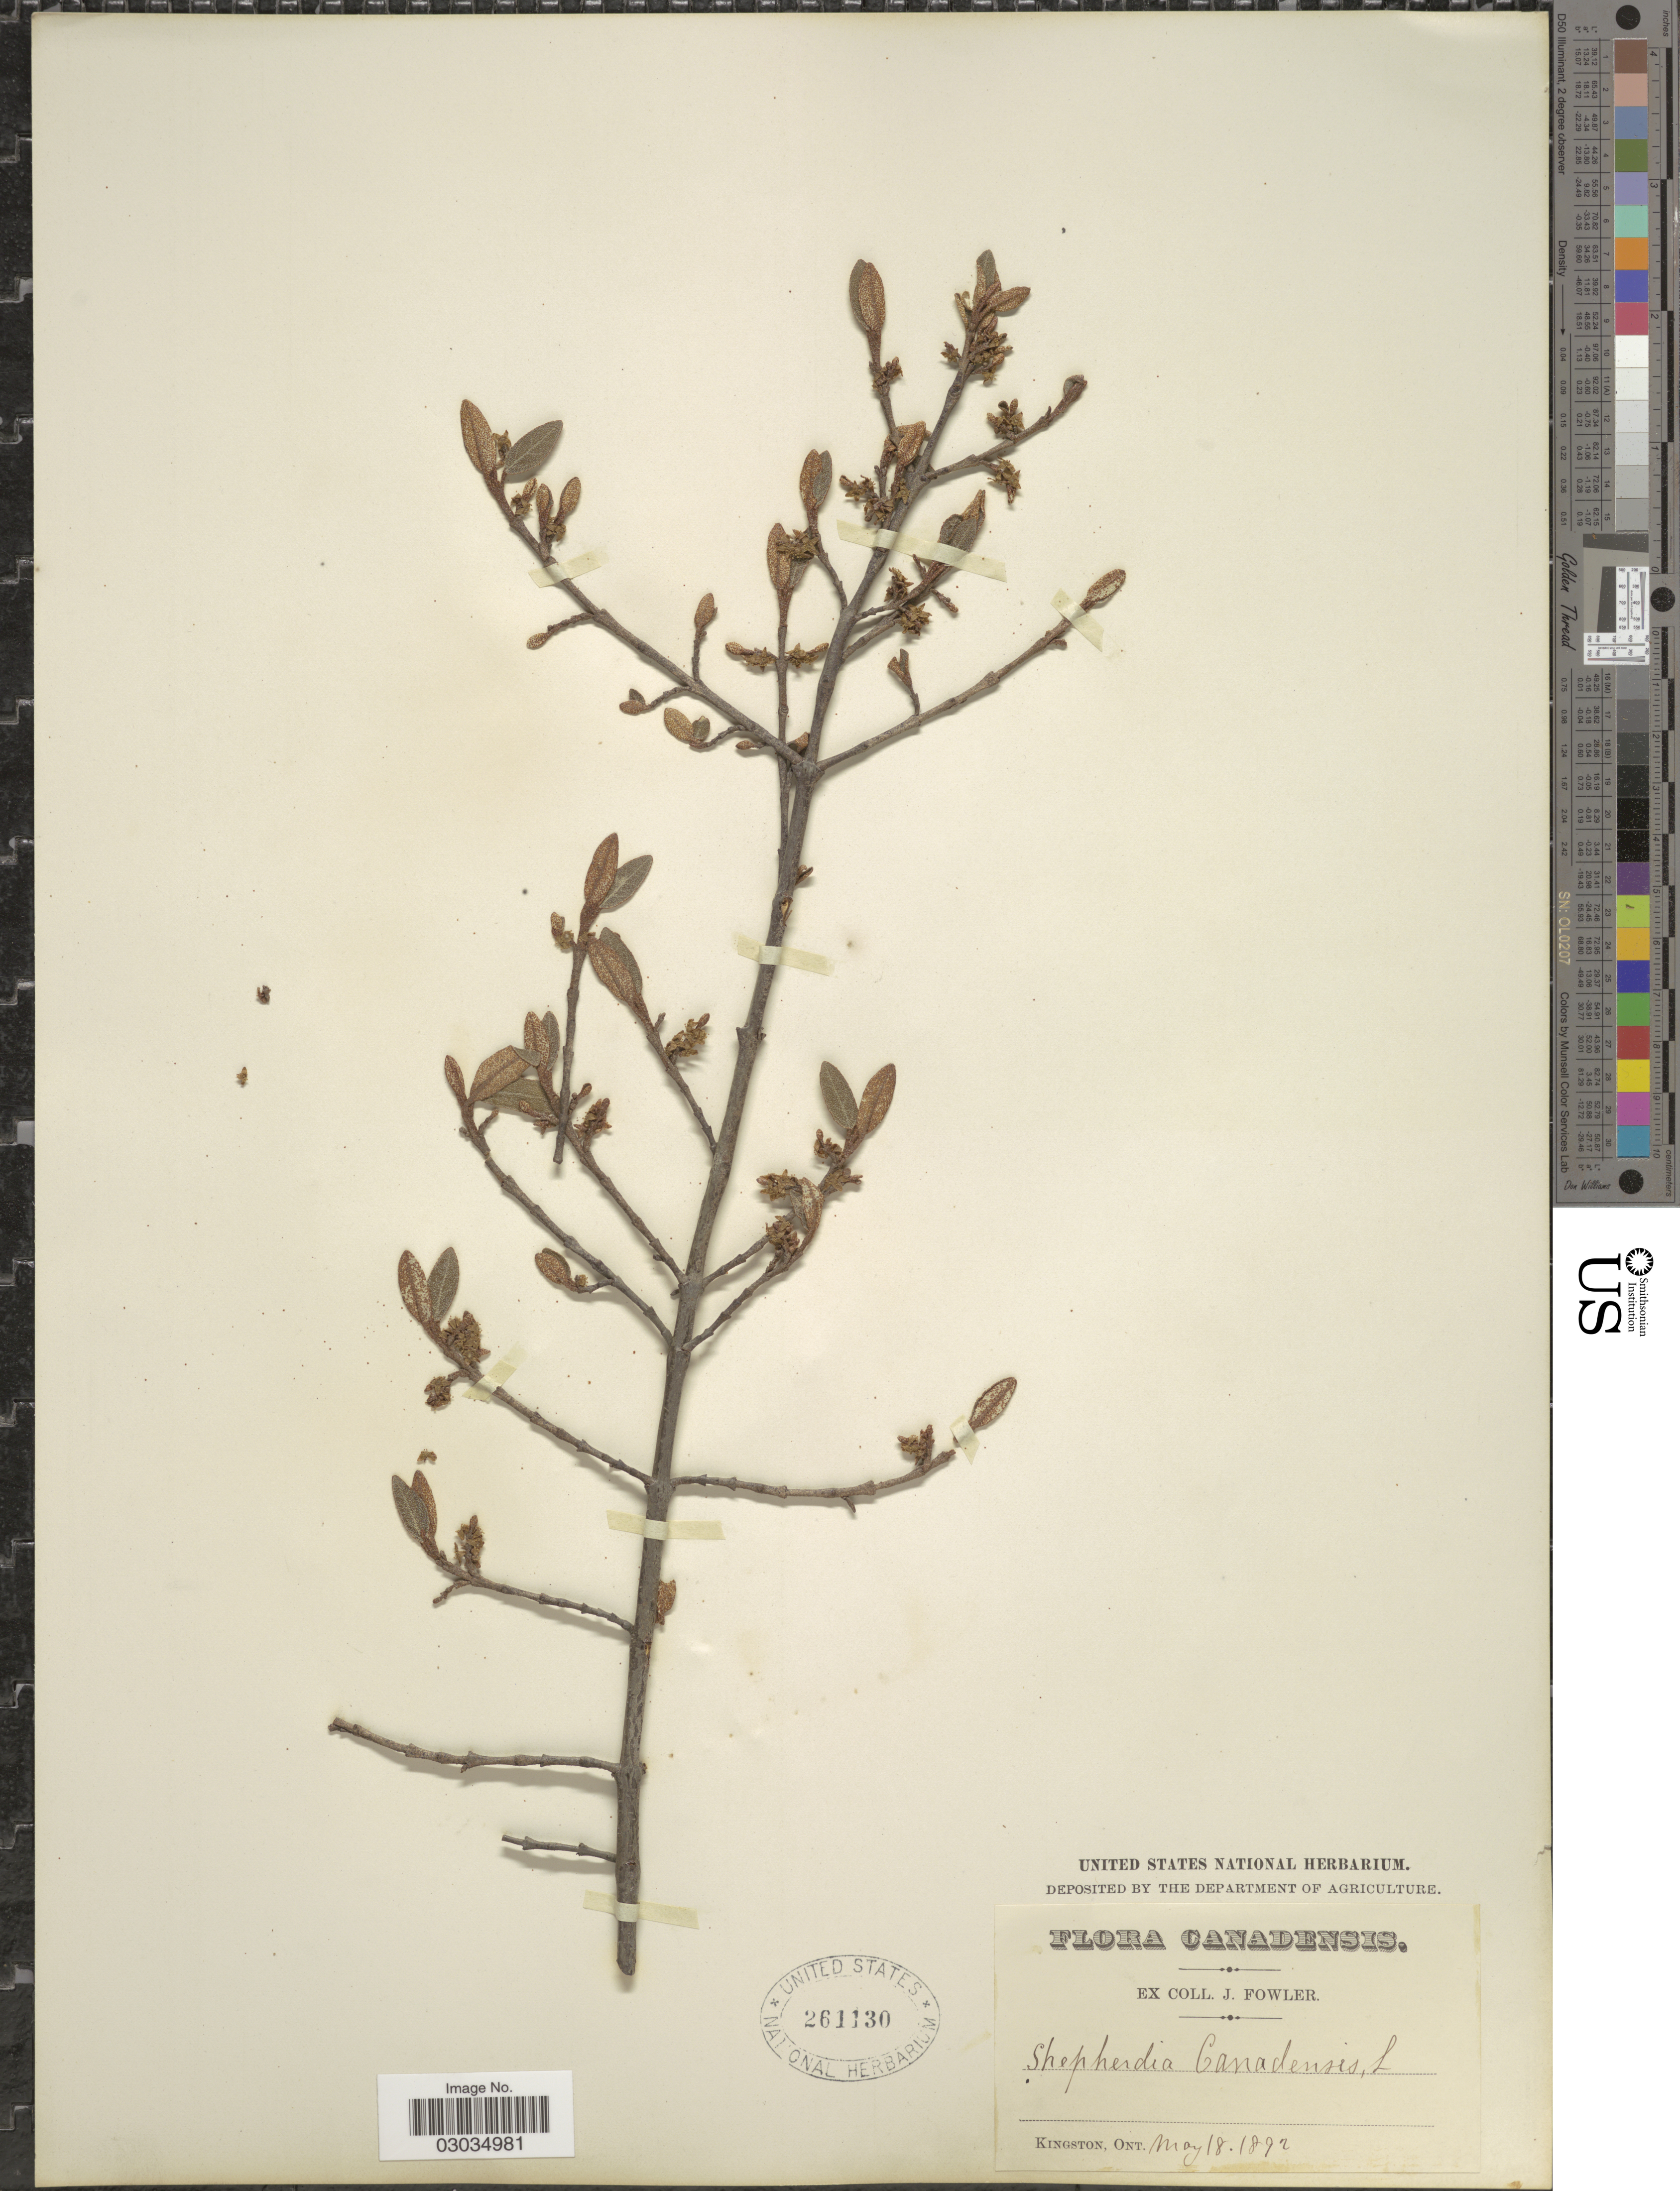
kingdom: Plantae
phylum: Tracheophyta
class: Magnoliopsida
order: Rosales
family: Elaeagnaceae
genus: Shepherdia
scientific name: Shepherdia canadensis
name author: (L.) Nutt.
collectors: J. Fowler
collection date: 1892-05-18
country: Canada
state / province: Ontario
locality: Kingston, Ont.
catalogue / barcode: US 261130